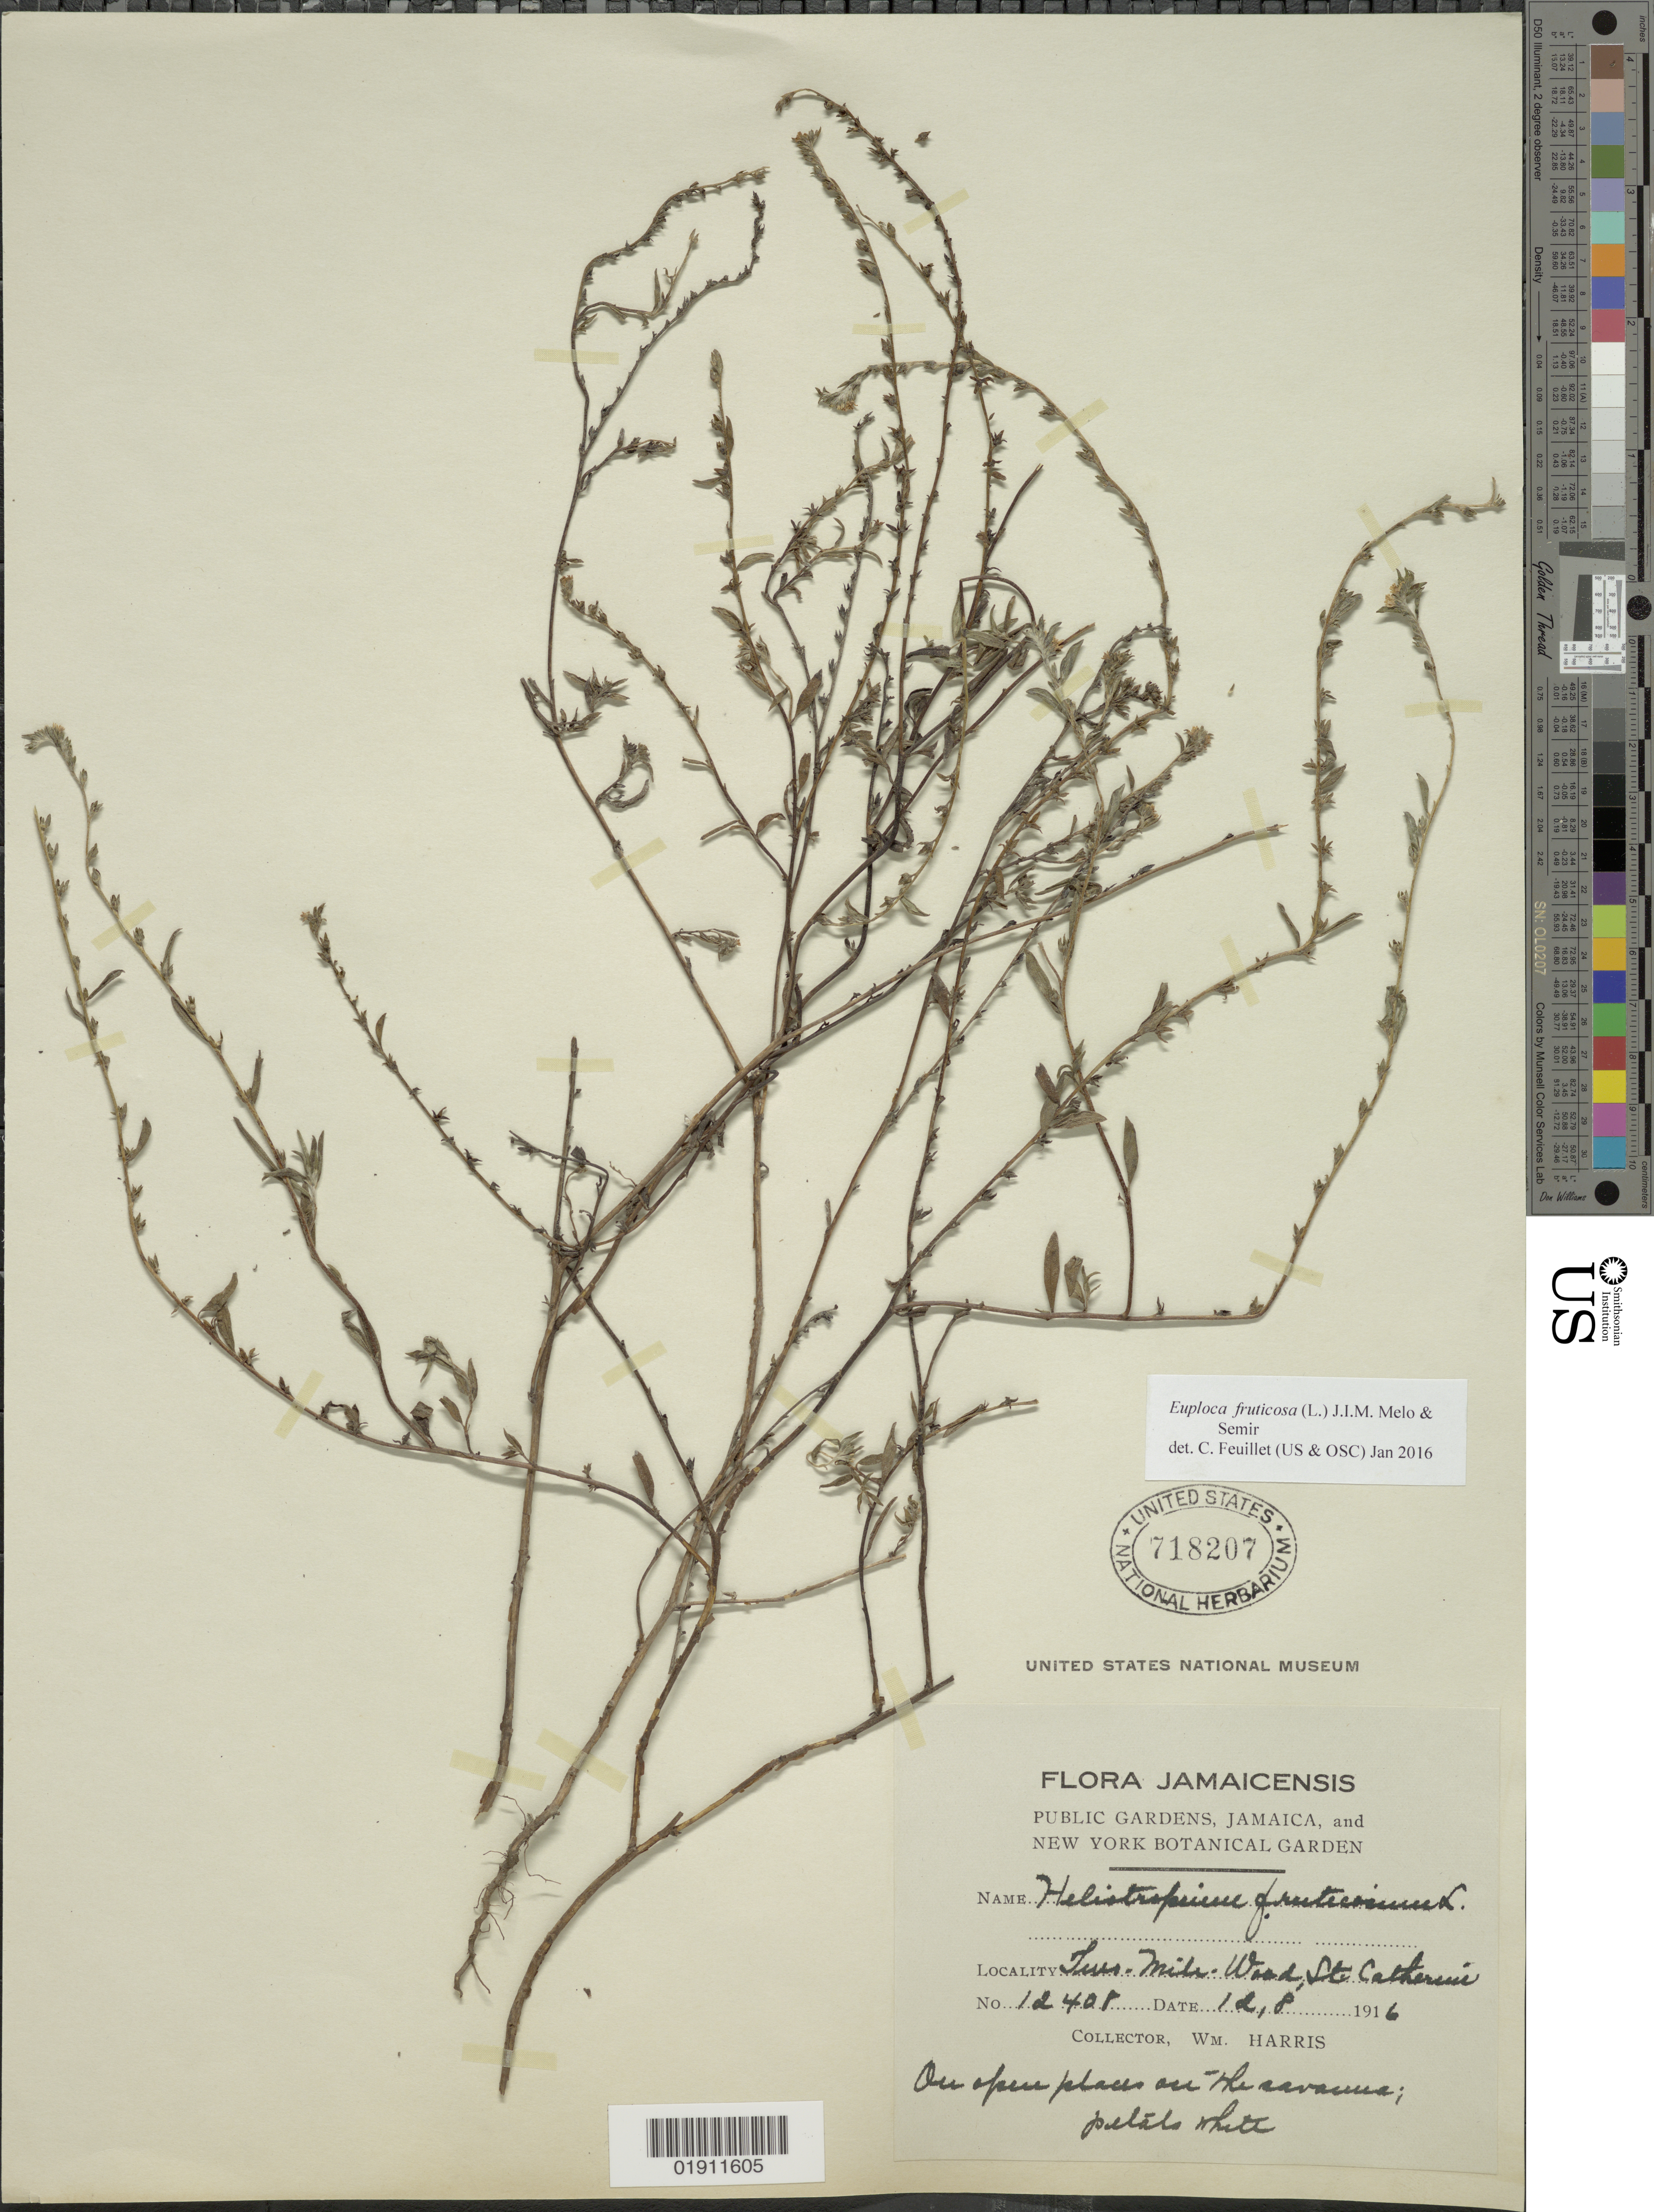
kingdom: Plantae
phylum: Tracheophyta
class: Magnoliopsida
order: Boraginales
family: Heliotropiaceae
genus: Euploca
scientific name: Euploca fruticosa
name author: (L.) J.I.M. Melo & Semir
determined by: Feuillet, C.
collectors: W. H. Harris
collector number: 12408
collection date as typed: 12, 8 1916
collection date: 1916-08-12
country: Jamaica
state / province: Saint Catherine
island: Jamaica I.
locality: Two-Mile-Wood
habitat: On open places on savana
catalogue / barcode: US 718207